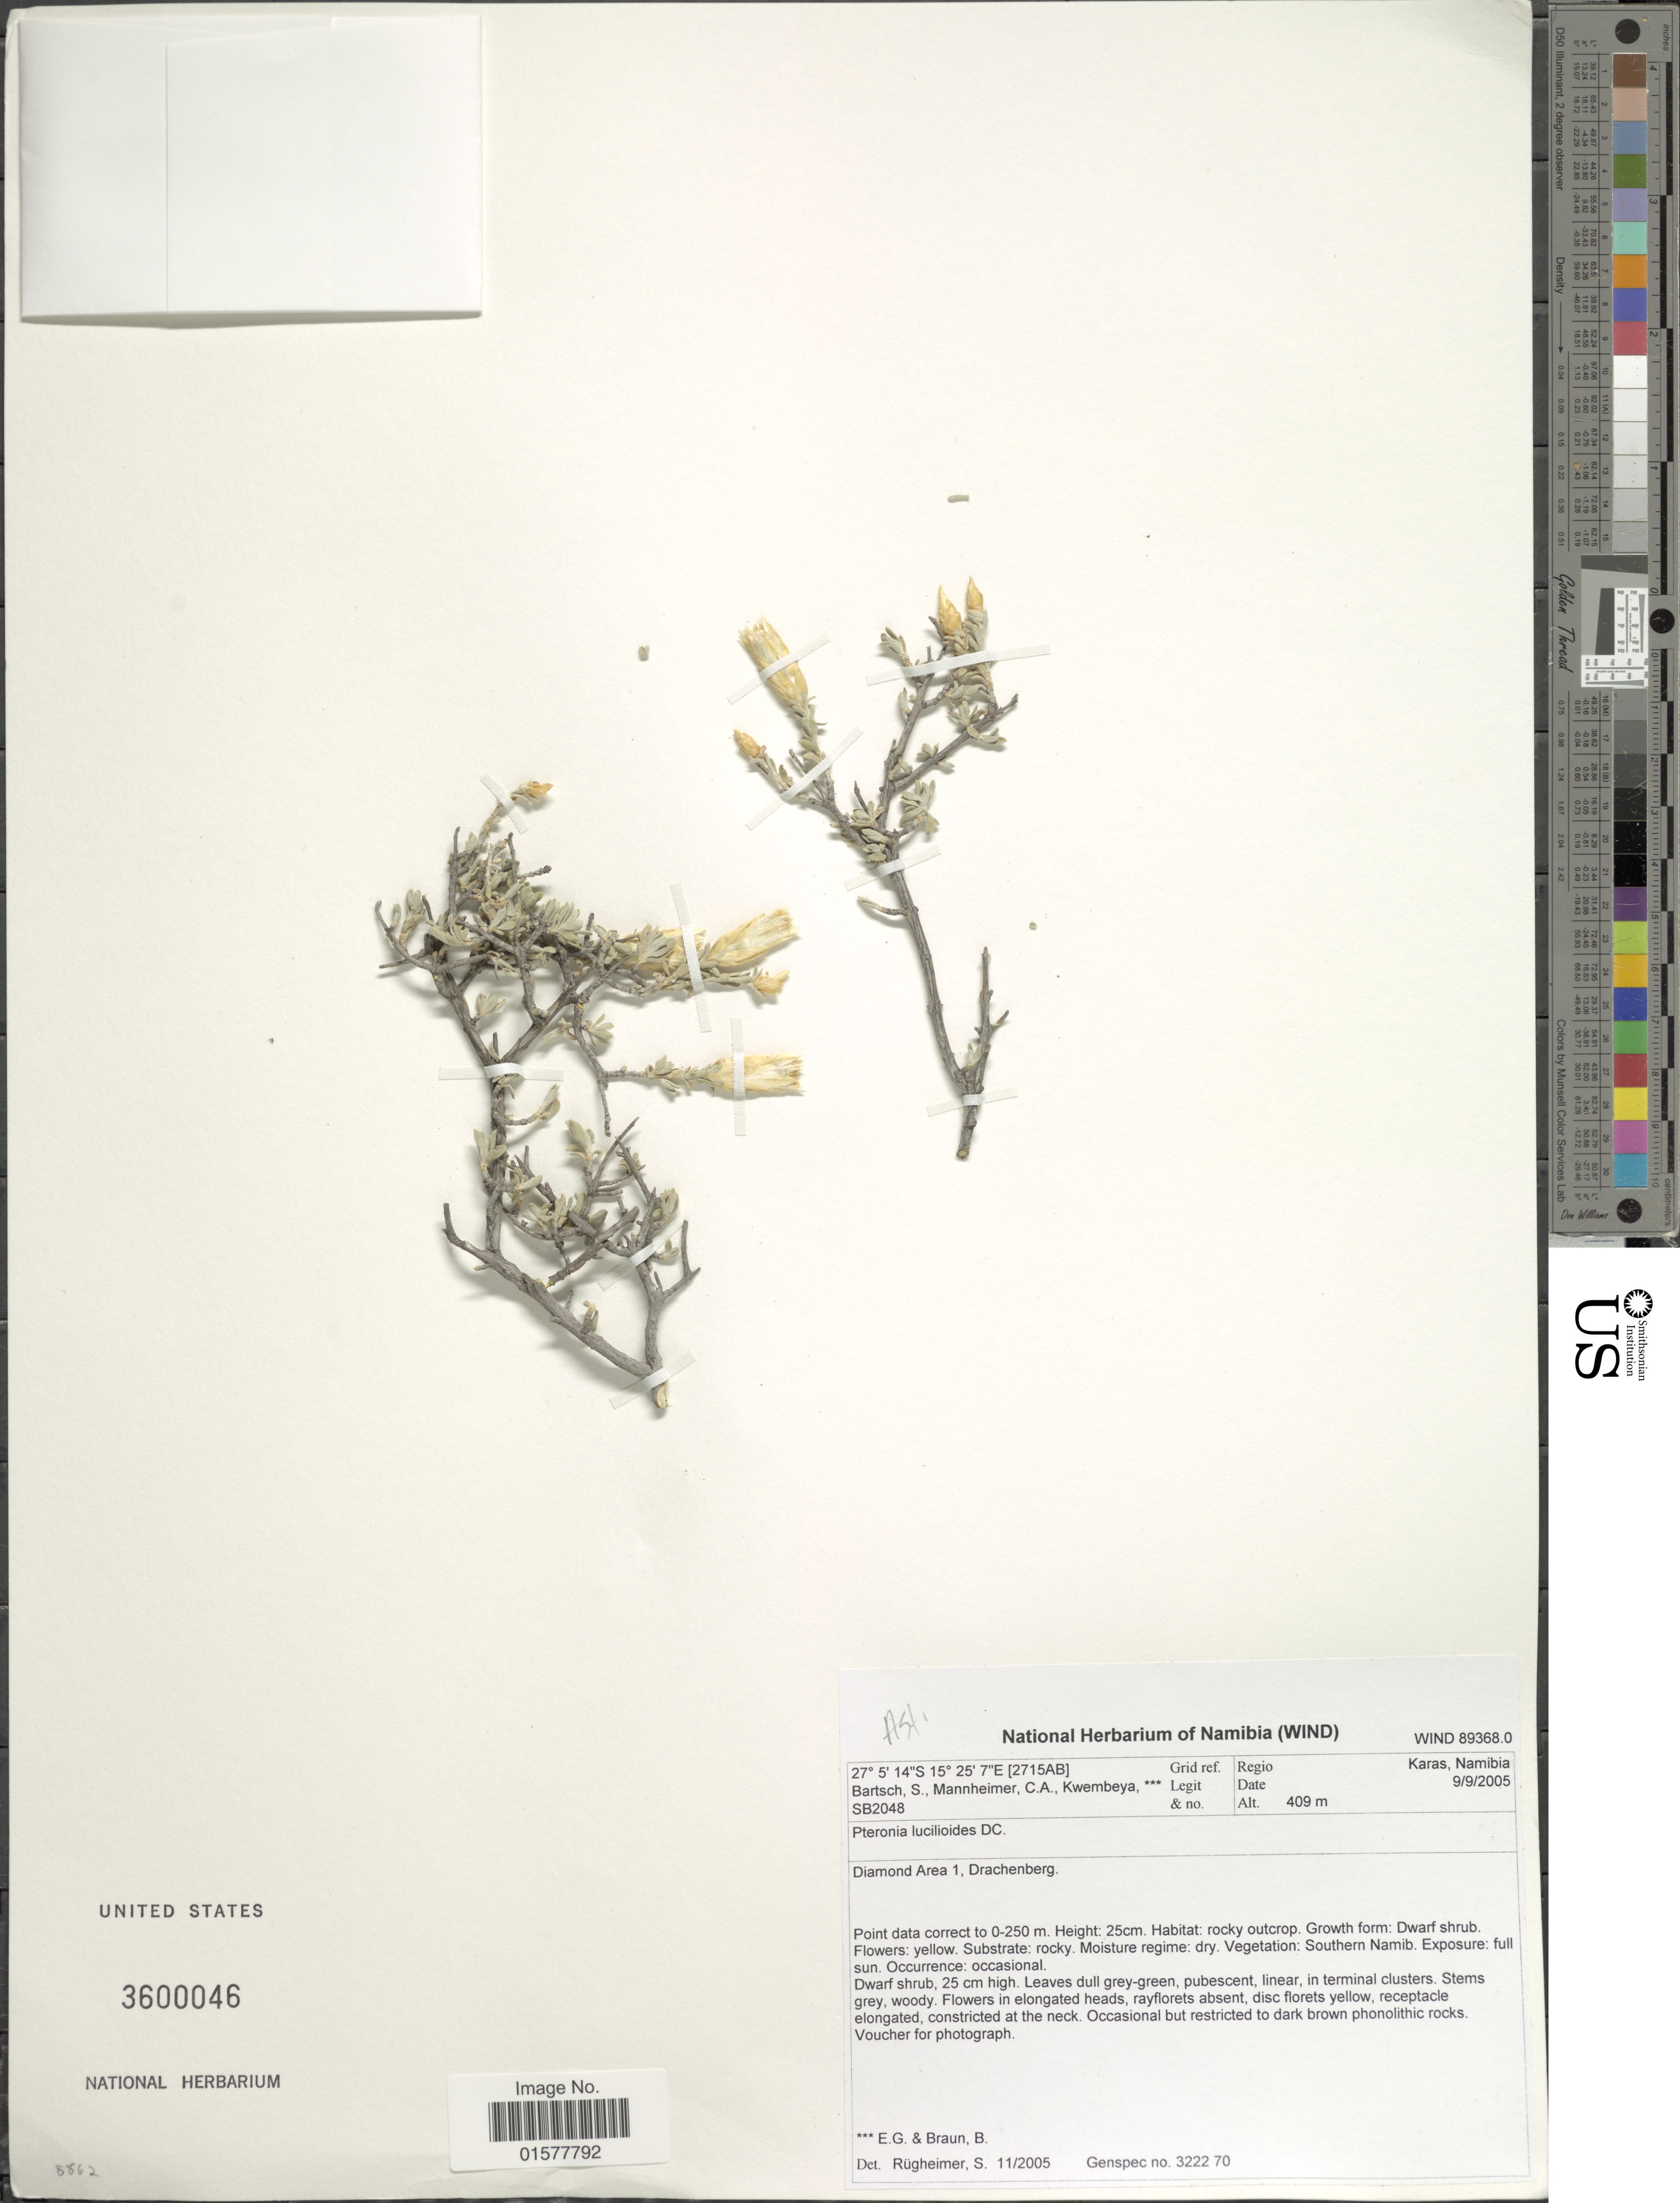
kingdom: Plantae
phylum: Tracheophyta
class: Magnoliopsida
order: Asterales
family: Asteraceae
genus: Pteronia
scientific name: Pteronia lucilioides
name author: DC.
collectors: S. Bartsch, C. A. Mannheimer & E. Kwembeya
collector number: SB2048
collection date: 2005-09-09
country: Namibia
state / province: Karas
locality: Grid ref. [2715AB], Regio Karas, Namibia, Diamond Area 1, Drachenberg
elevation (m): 409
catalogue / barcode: US 3600046